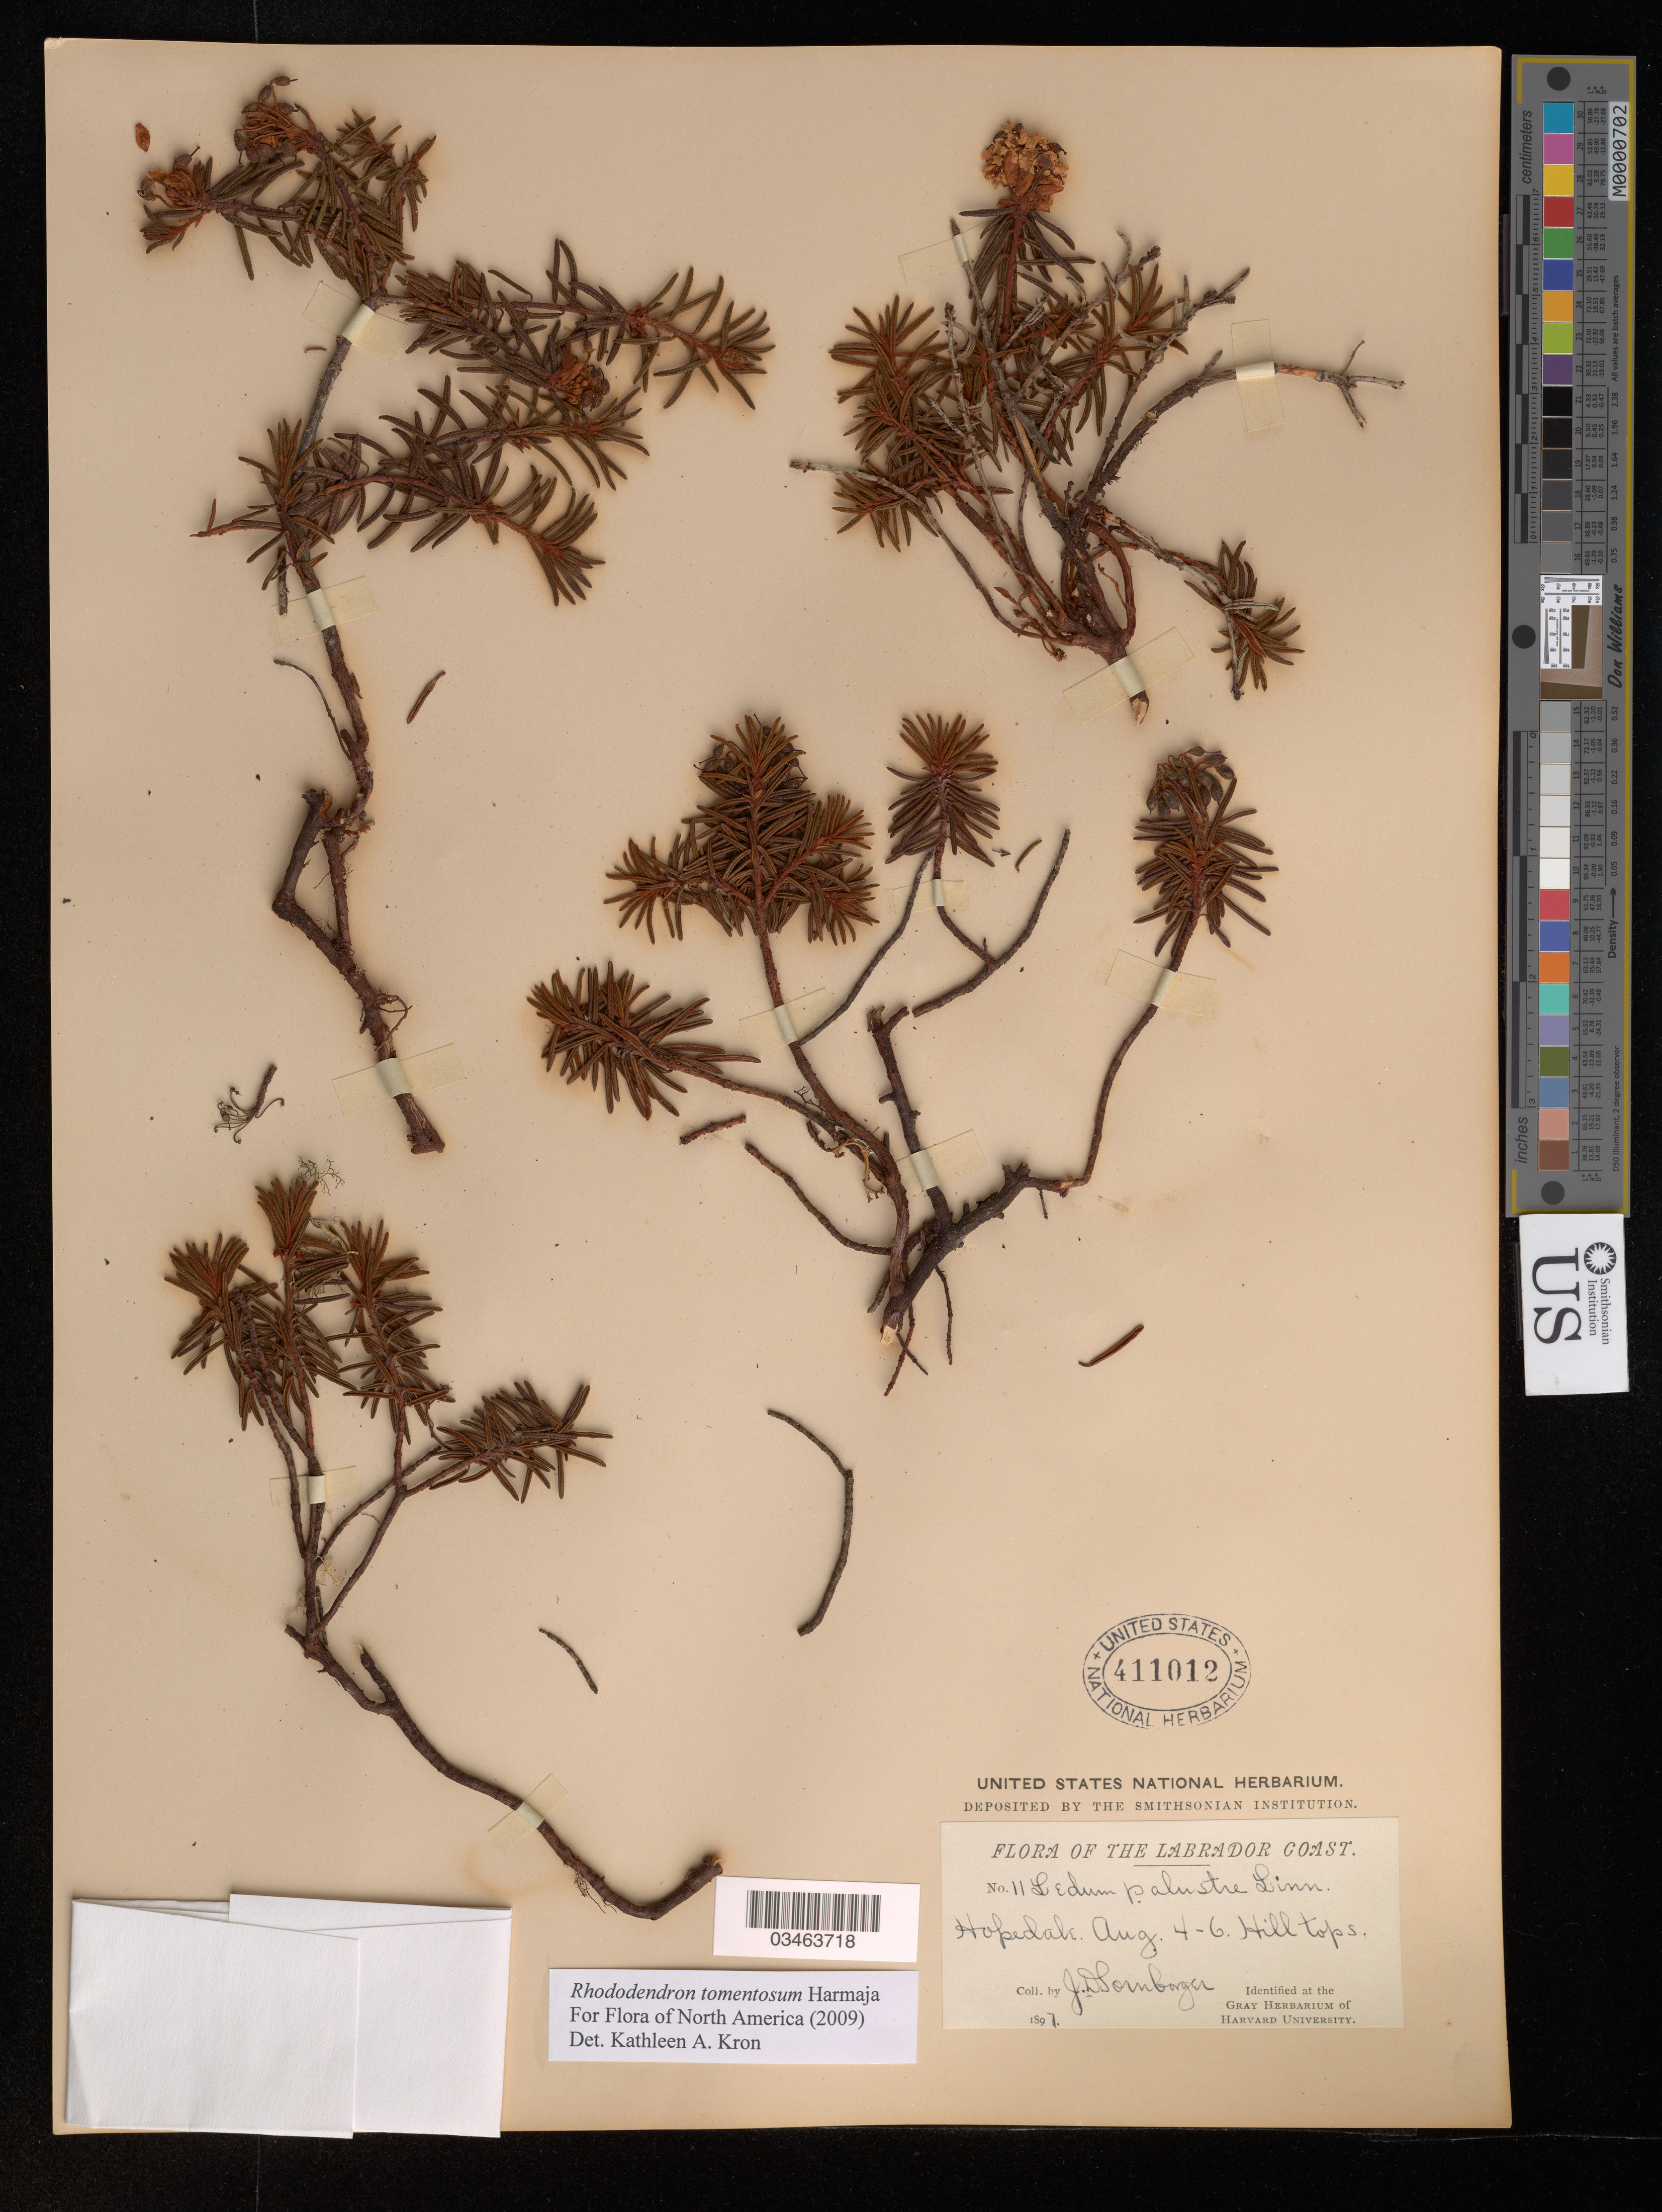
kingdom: Plantae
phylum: Tracheophyta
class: Magnoliopsida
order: Ericales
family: Ericaceae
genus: Rhododendron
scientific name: Rhododendron tomentosum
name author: Harmaja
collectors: J. Sornborger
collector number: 11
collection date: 1897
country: Canada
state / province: Newfoundland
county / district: Labrador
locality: Hopedale. The Labrador Coast.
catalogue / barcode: US 411012